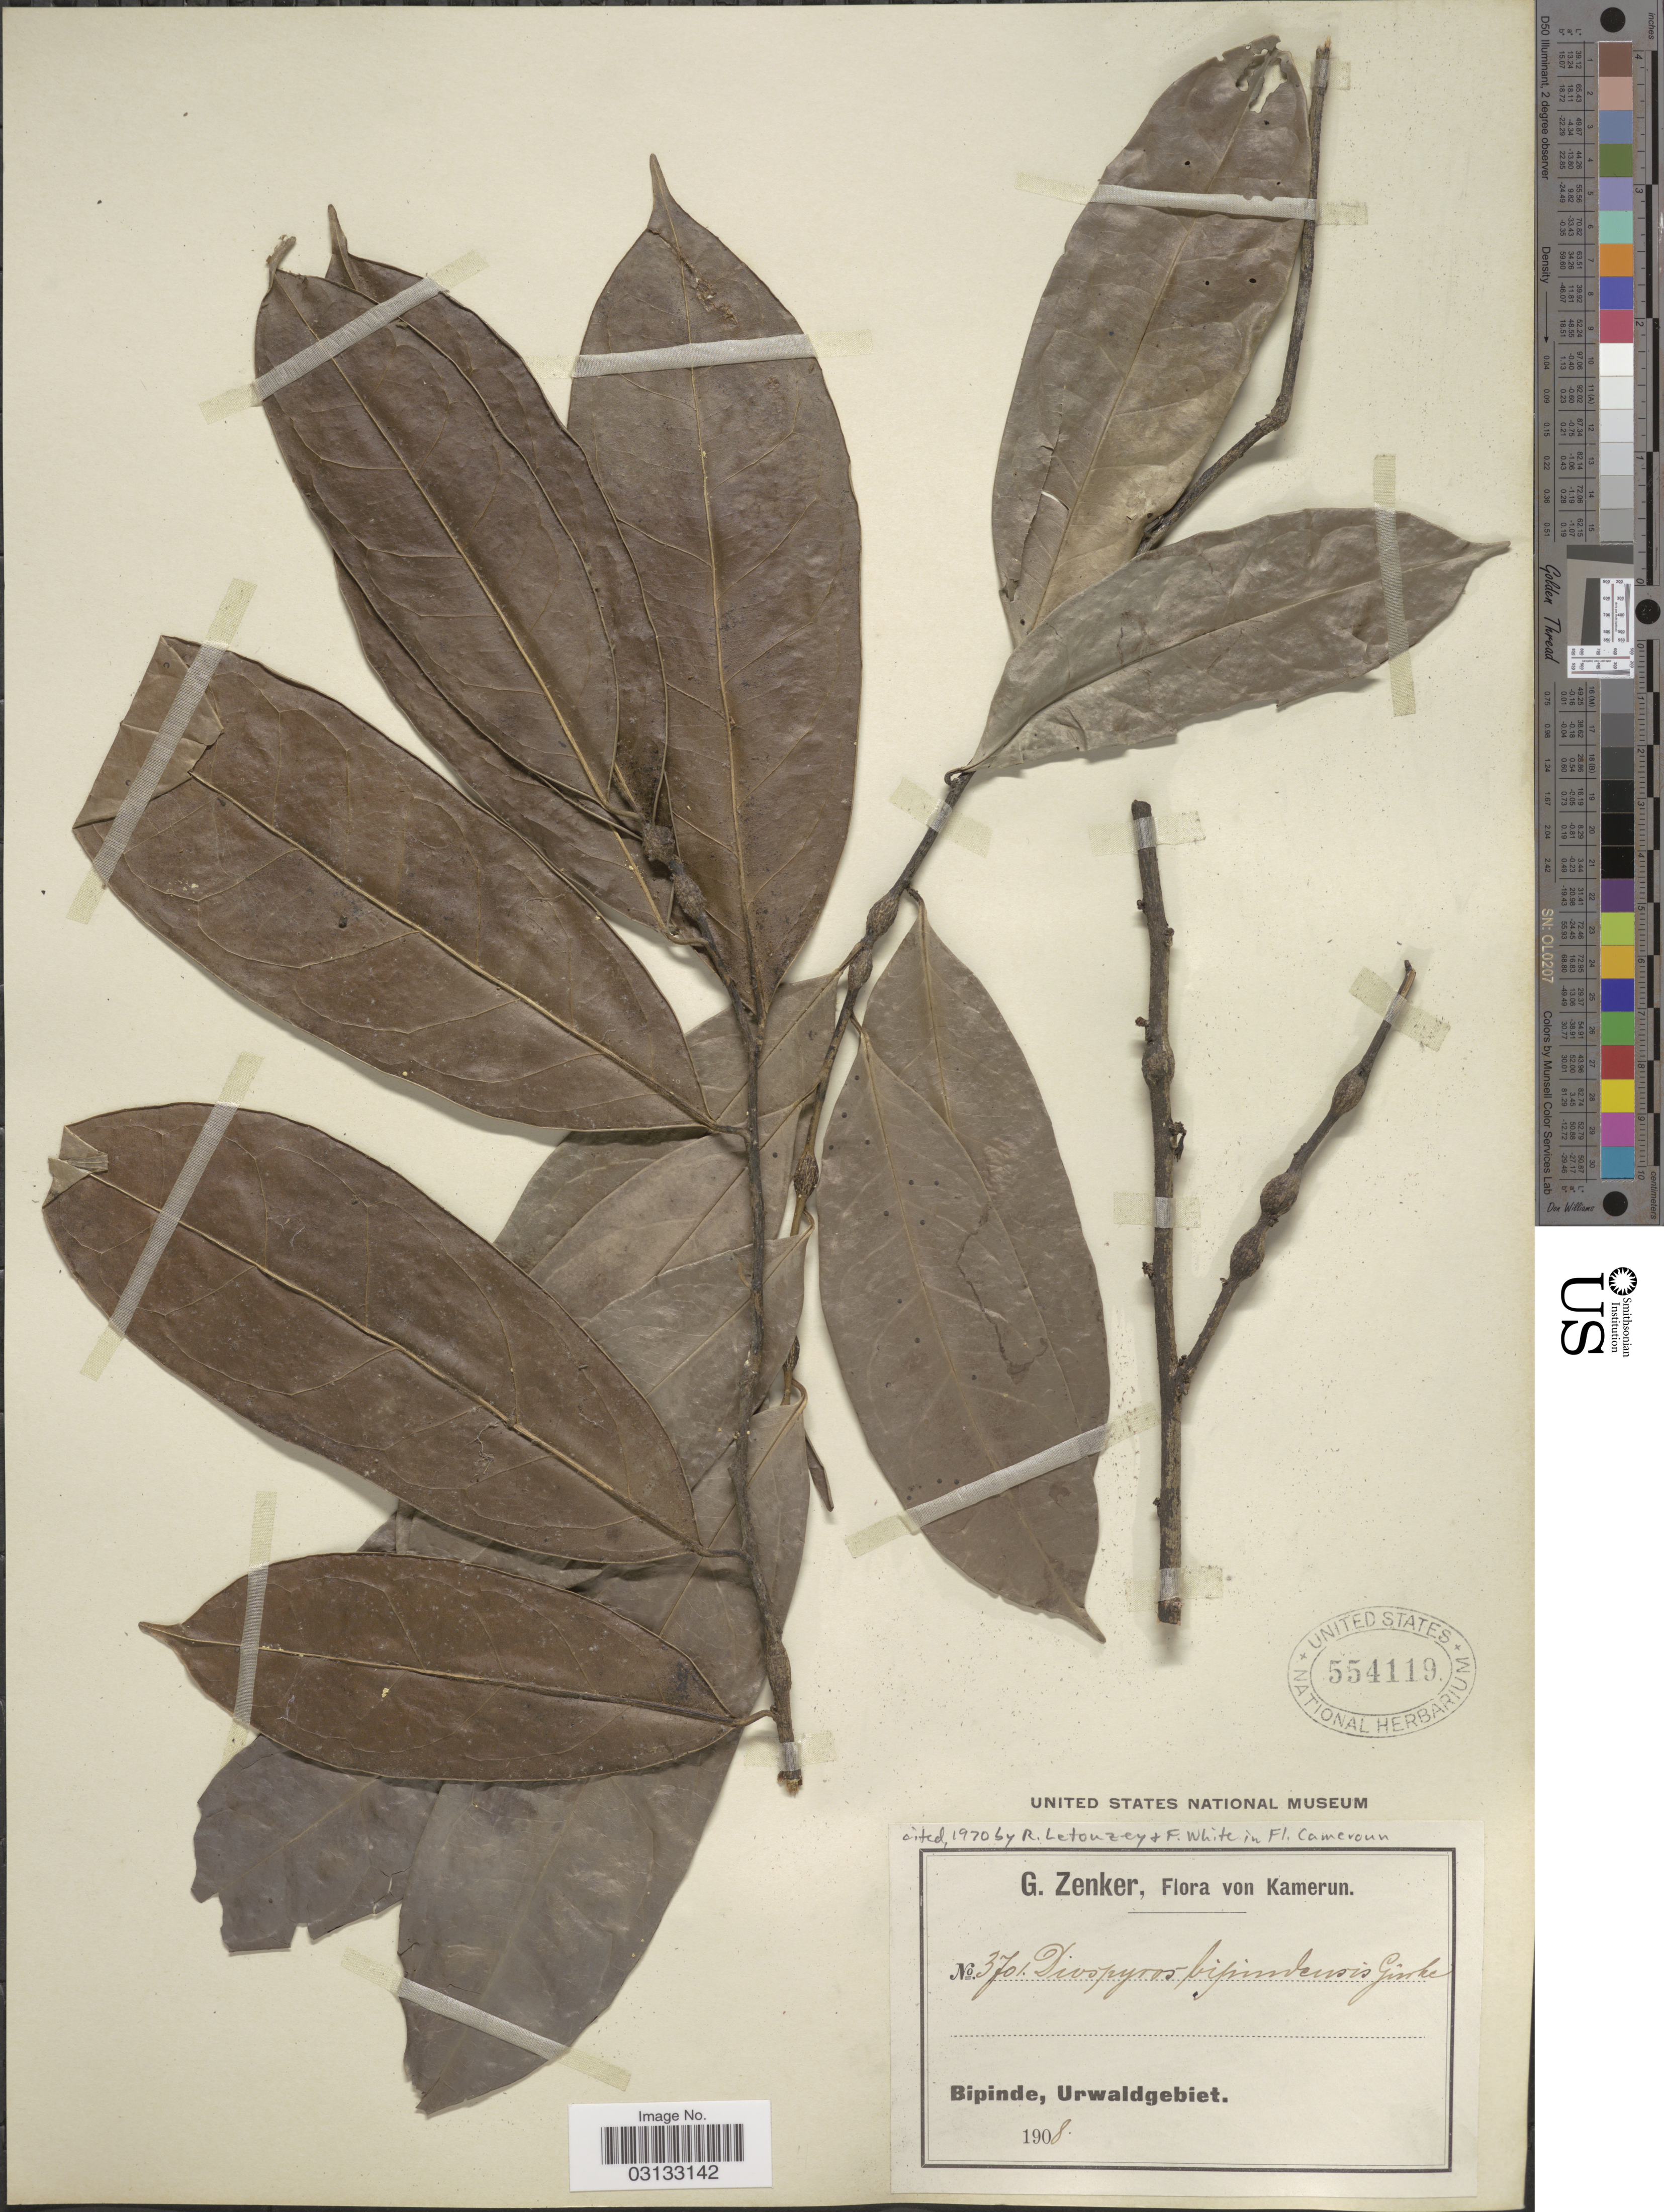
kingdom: Plantae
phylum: Tracheophyta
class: Magnoliopsida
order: Ericales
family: Ebenaceae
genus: Diospyros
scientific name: Diospyros bipindensis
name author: Gürke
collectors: G. A. Zenker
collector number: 3701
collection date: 1908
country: Cameroon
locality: Kamerun, Bipinde, Urwaldgebiet.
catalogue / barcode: US 554119